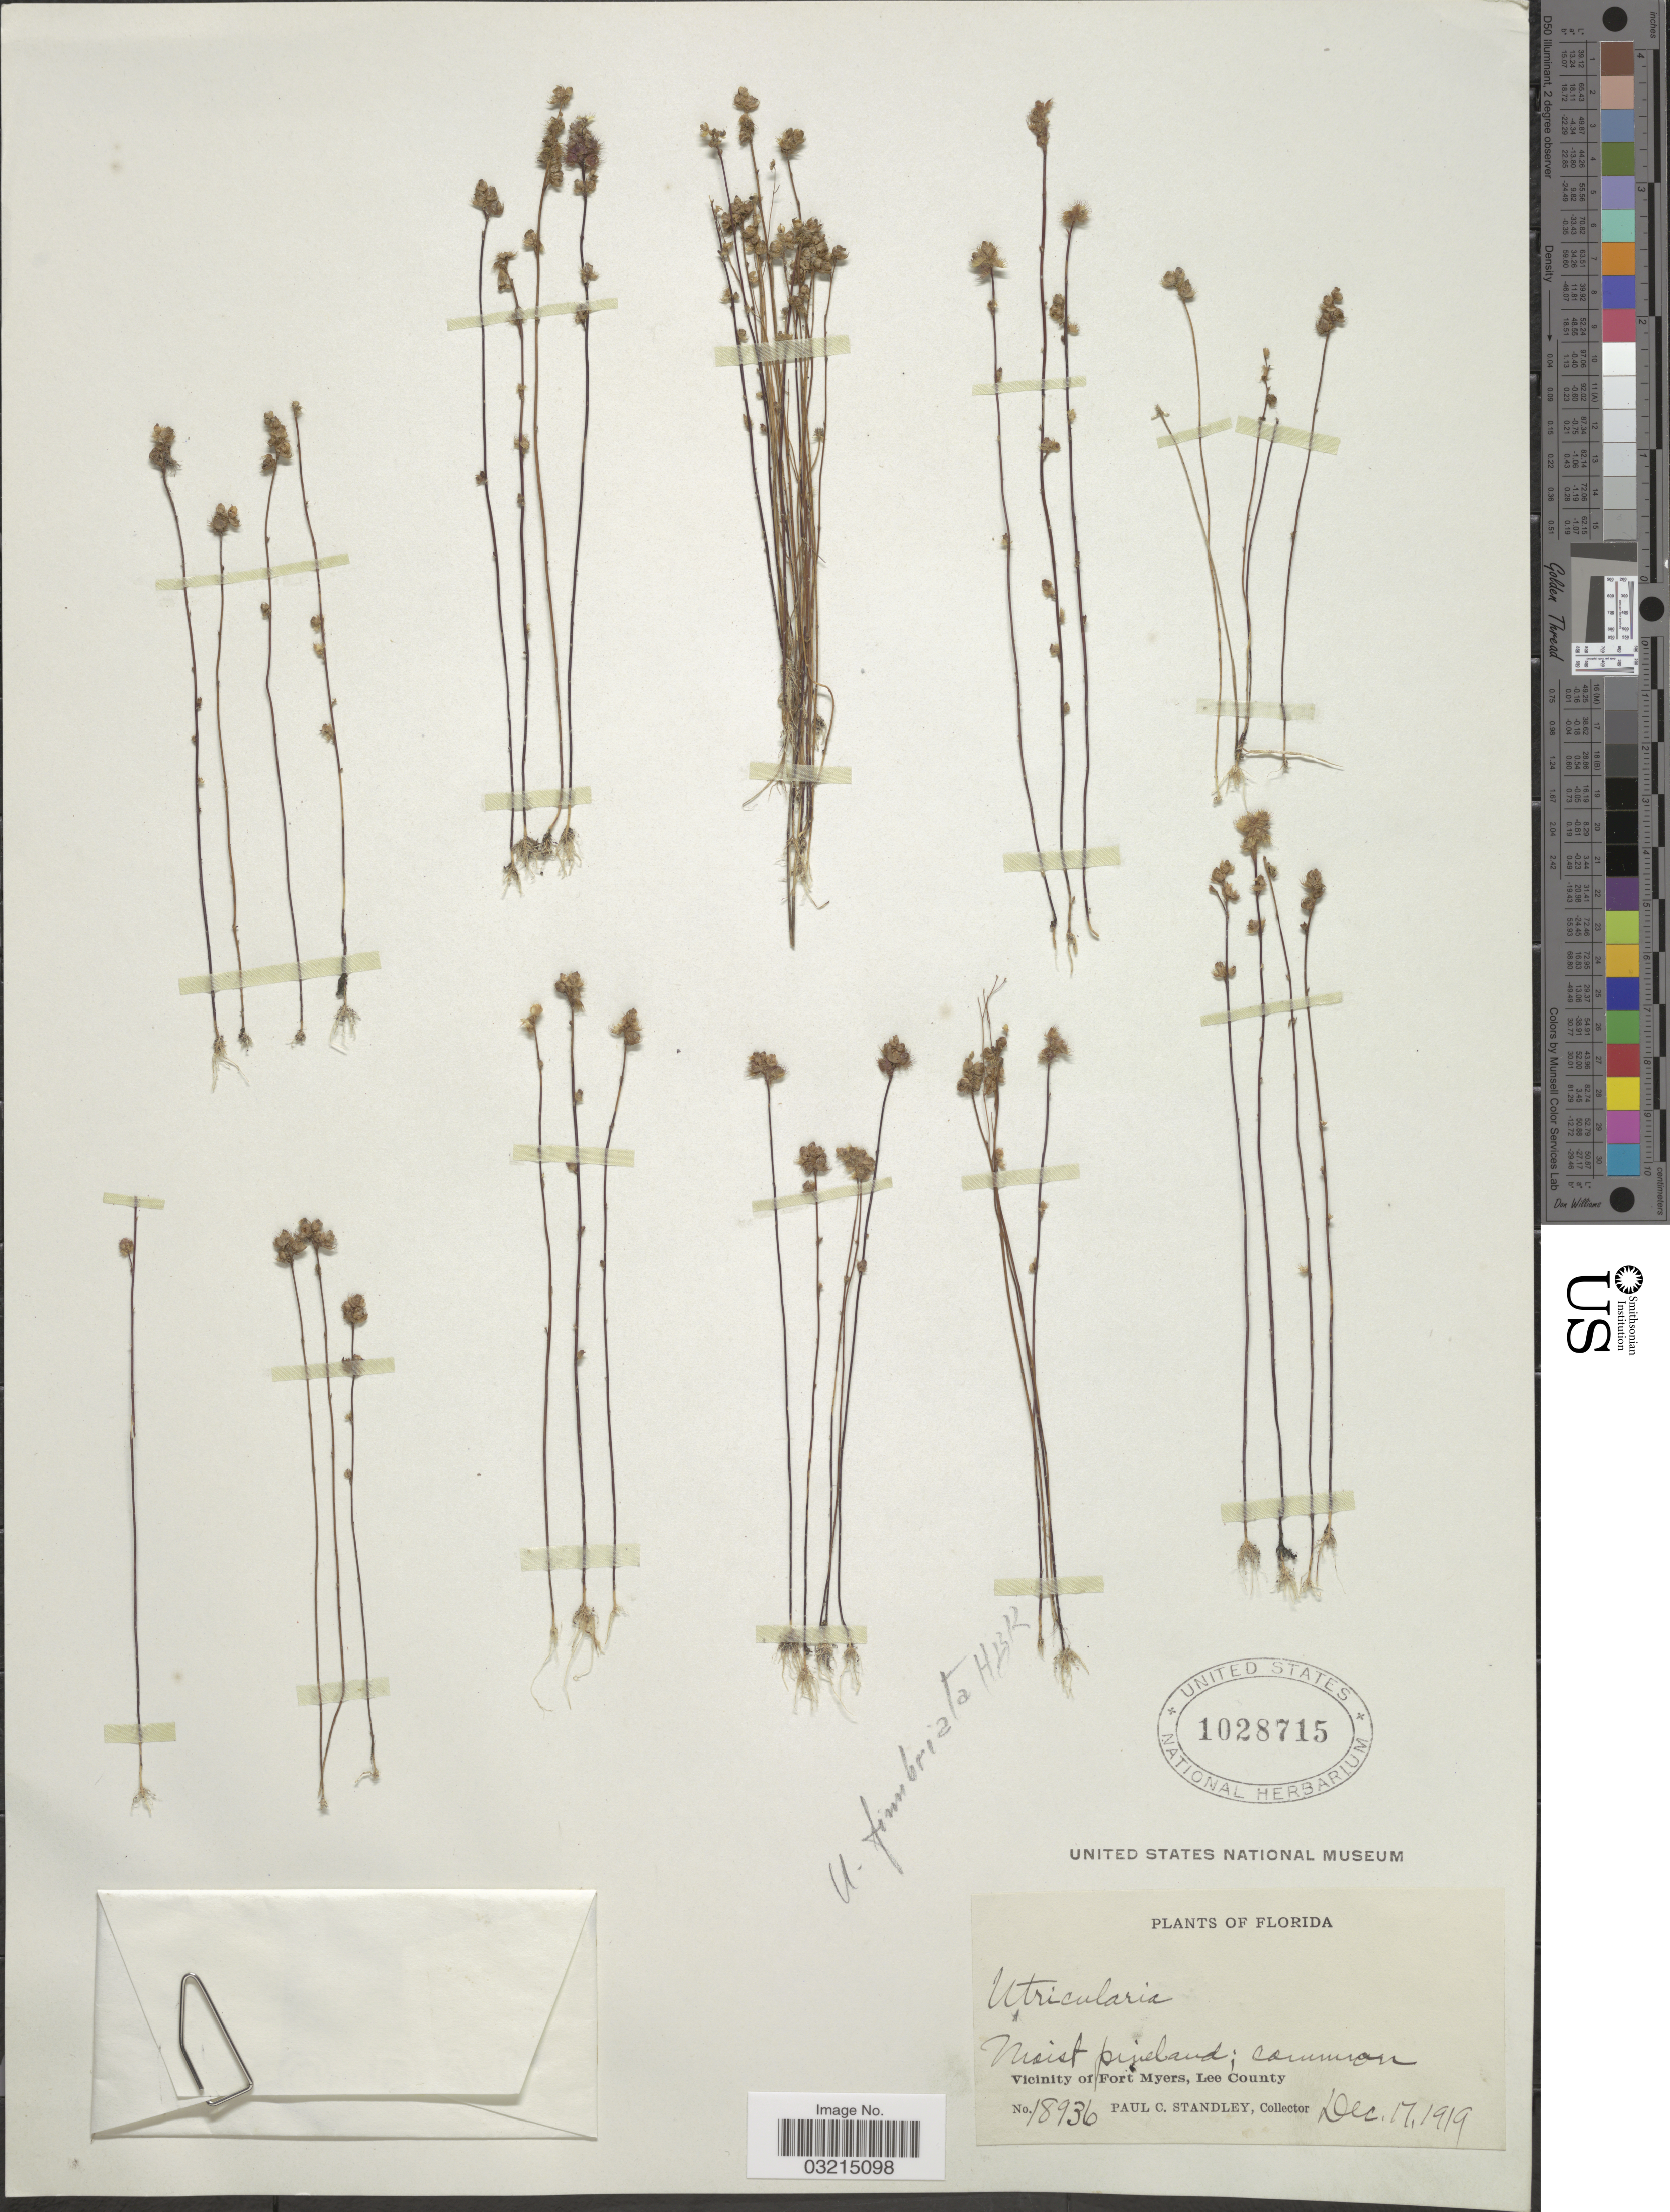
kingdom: Plantae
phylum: Tracheophyta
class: Magnoliopsida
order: Lamiales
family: Lentibulariaceae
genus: Utricularia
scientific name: Utricularia fimbriata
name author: Kunth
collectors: P. C. Standley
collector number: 18963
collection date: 1919-12-17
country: United States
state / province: Florida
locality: Vicinity of Fort Myers, Lee County.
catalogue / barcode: US 1028715